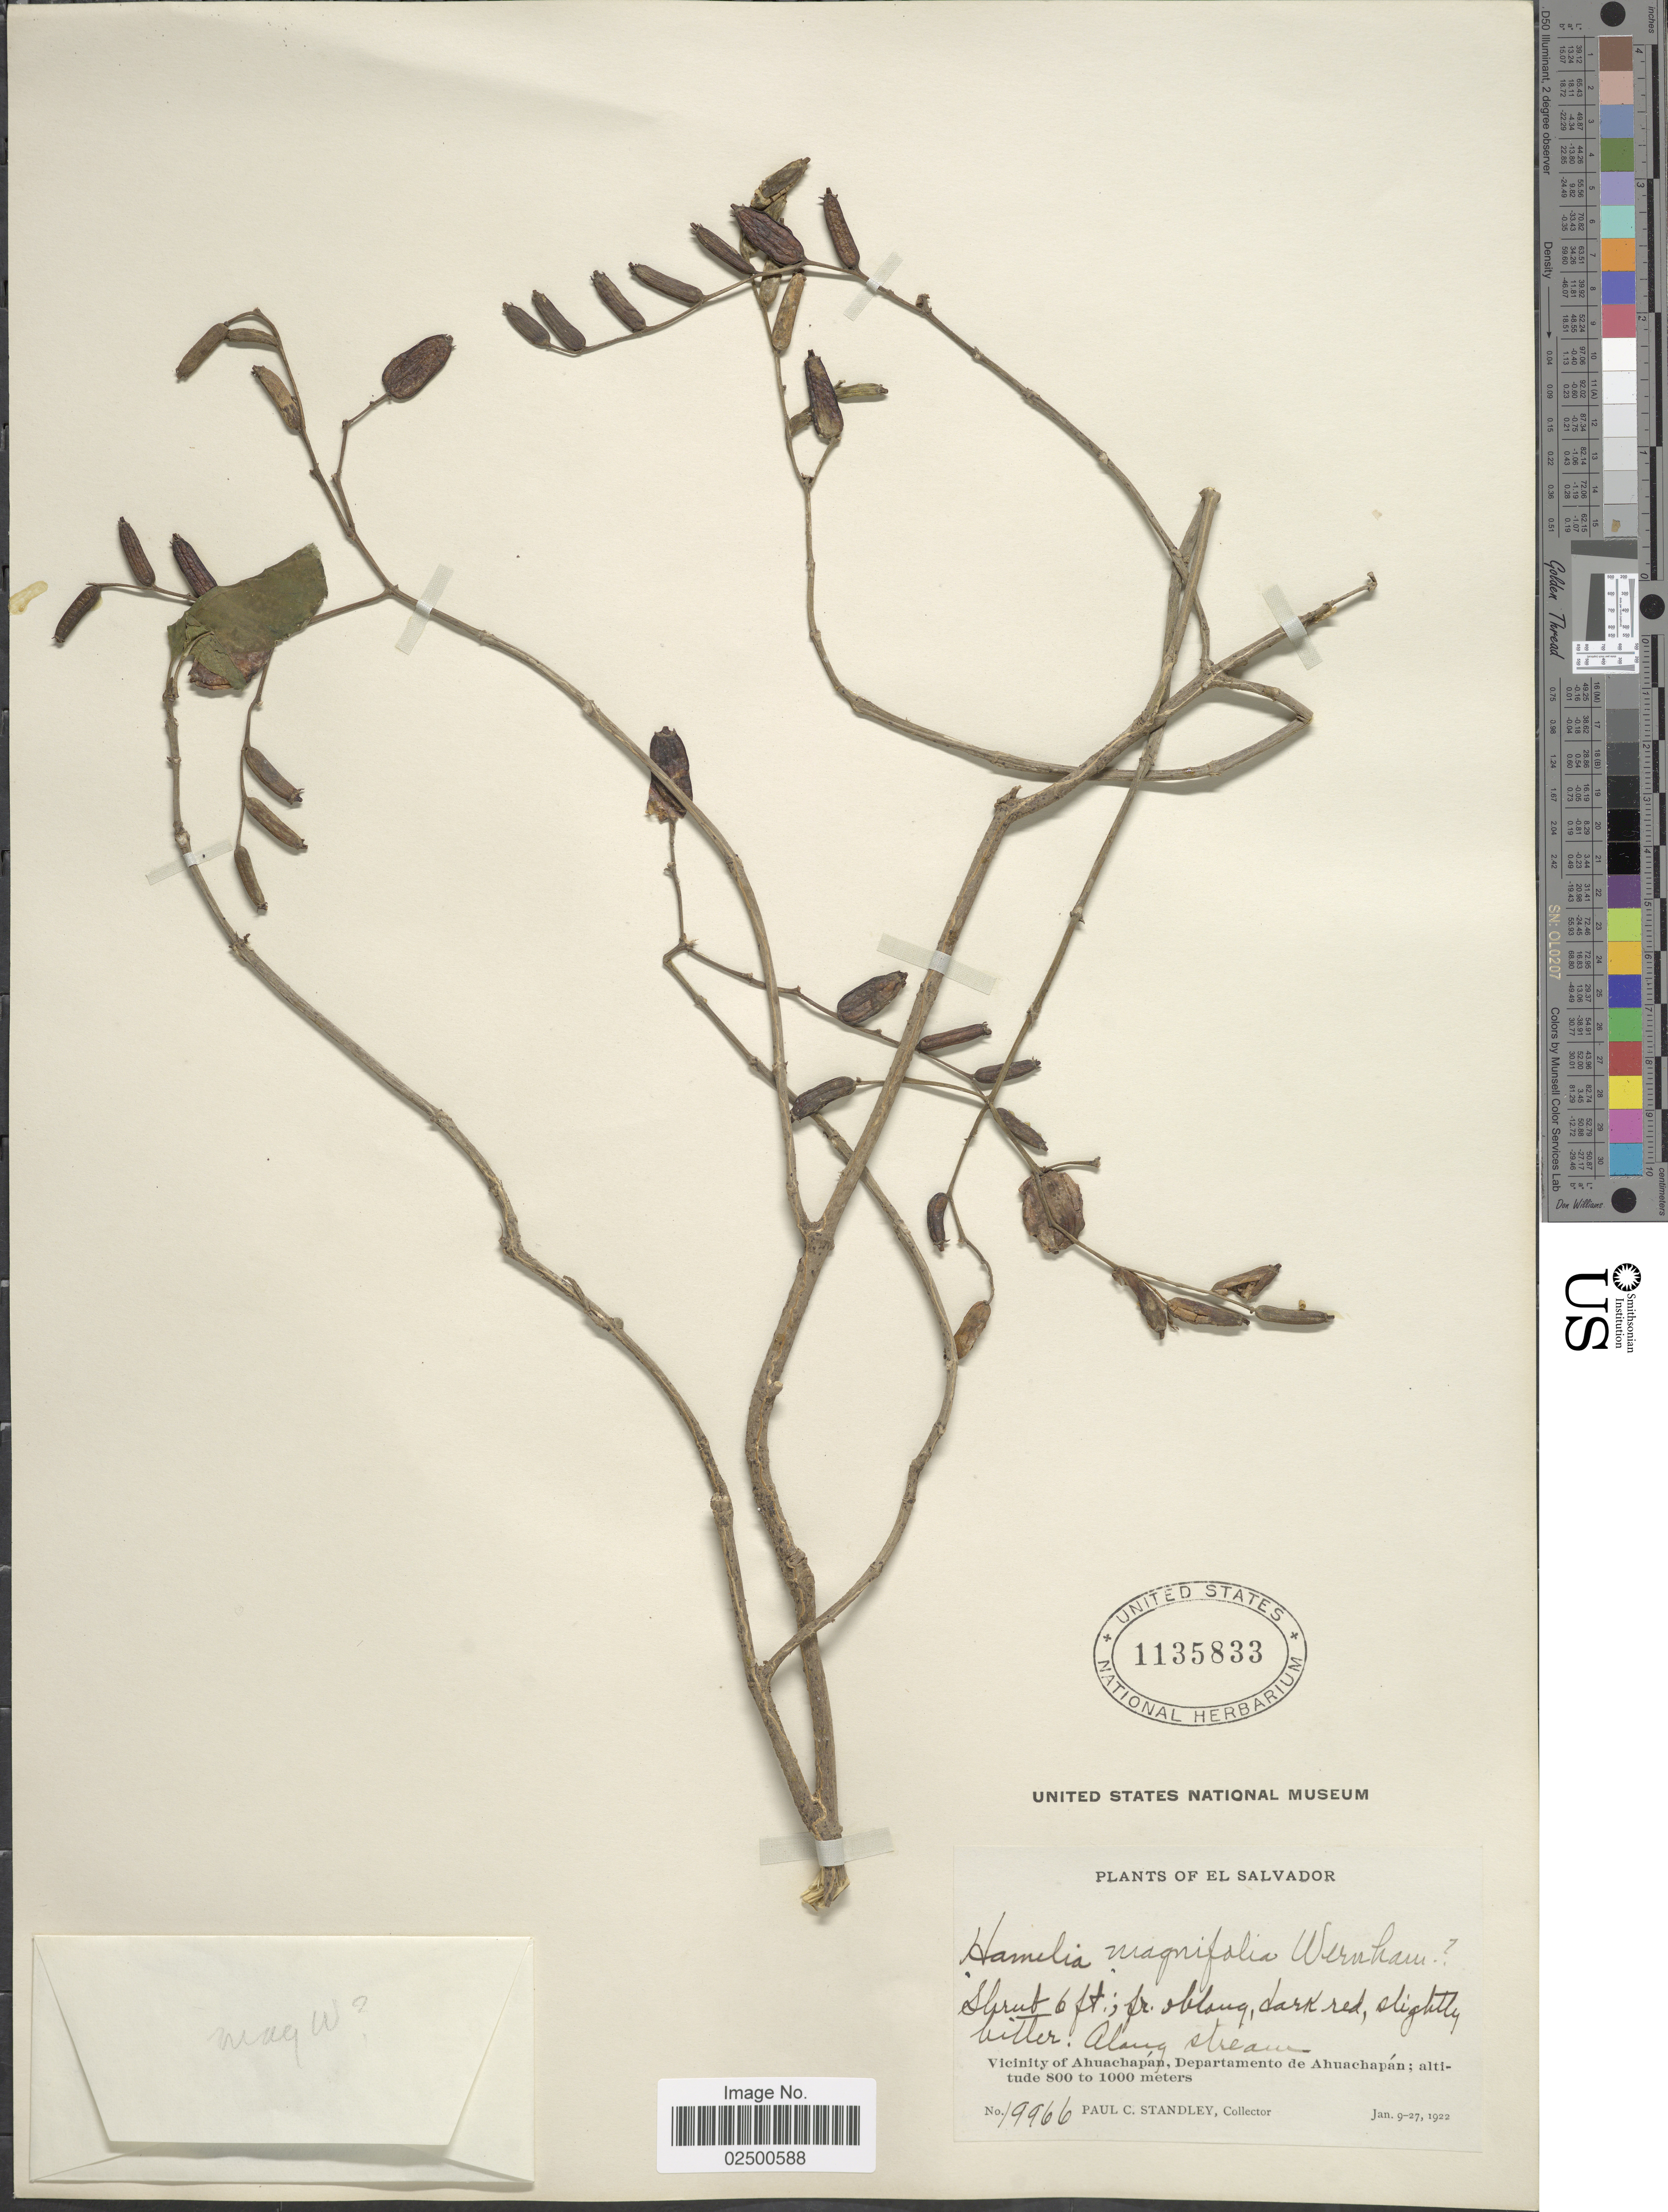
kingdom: Plantae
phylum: Tracheophyta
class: Magnoliopsida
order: Gentianales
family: Rubiaceae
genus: Hamelia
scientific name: Hamelia magnifolia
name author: Wernham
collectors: P. C. Standley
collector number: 19966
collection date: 1922-01-09/1922-01-27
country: El Salvador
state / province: Ahuachapan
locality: Along stream. Departamento de Ahuachapan.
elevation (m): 800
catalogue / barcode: US 1135833